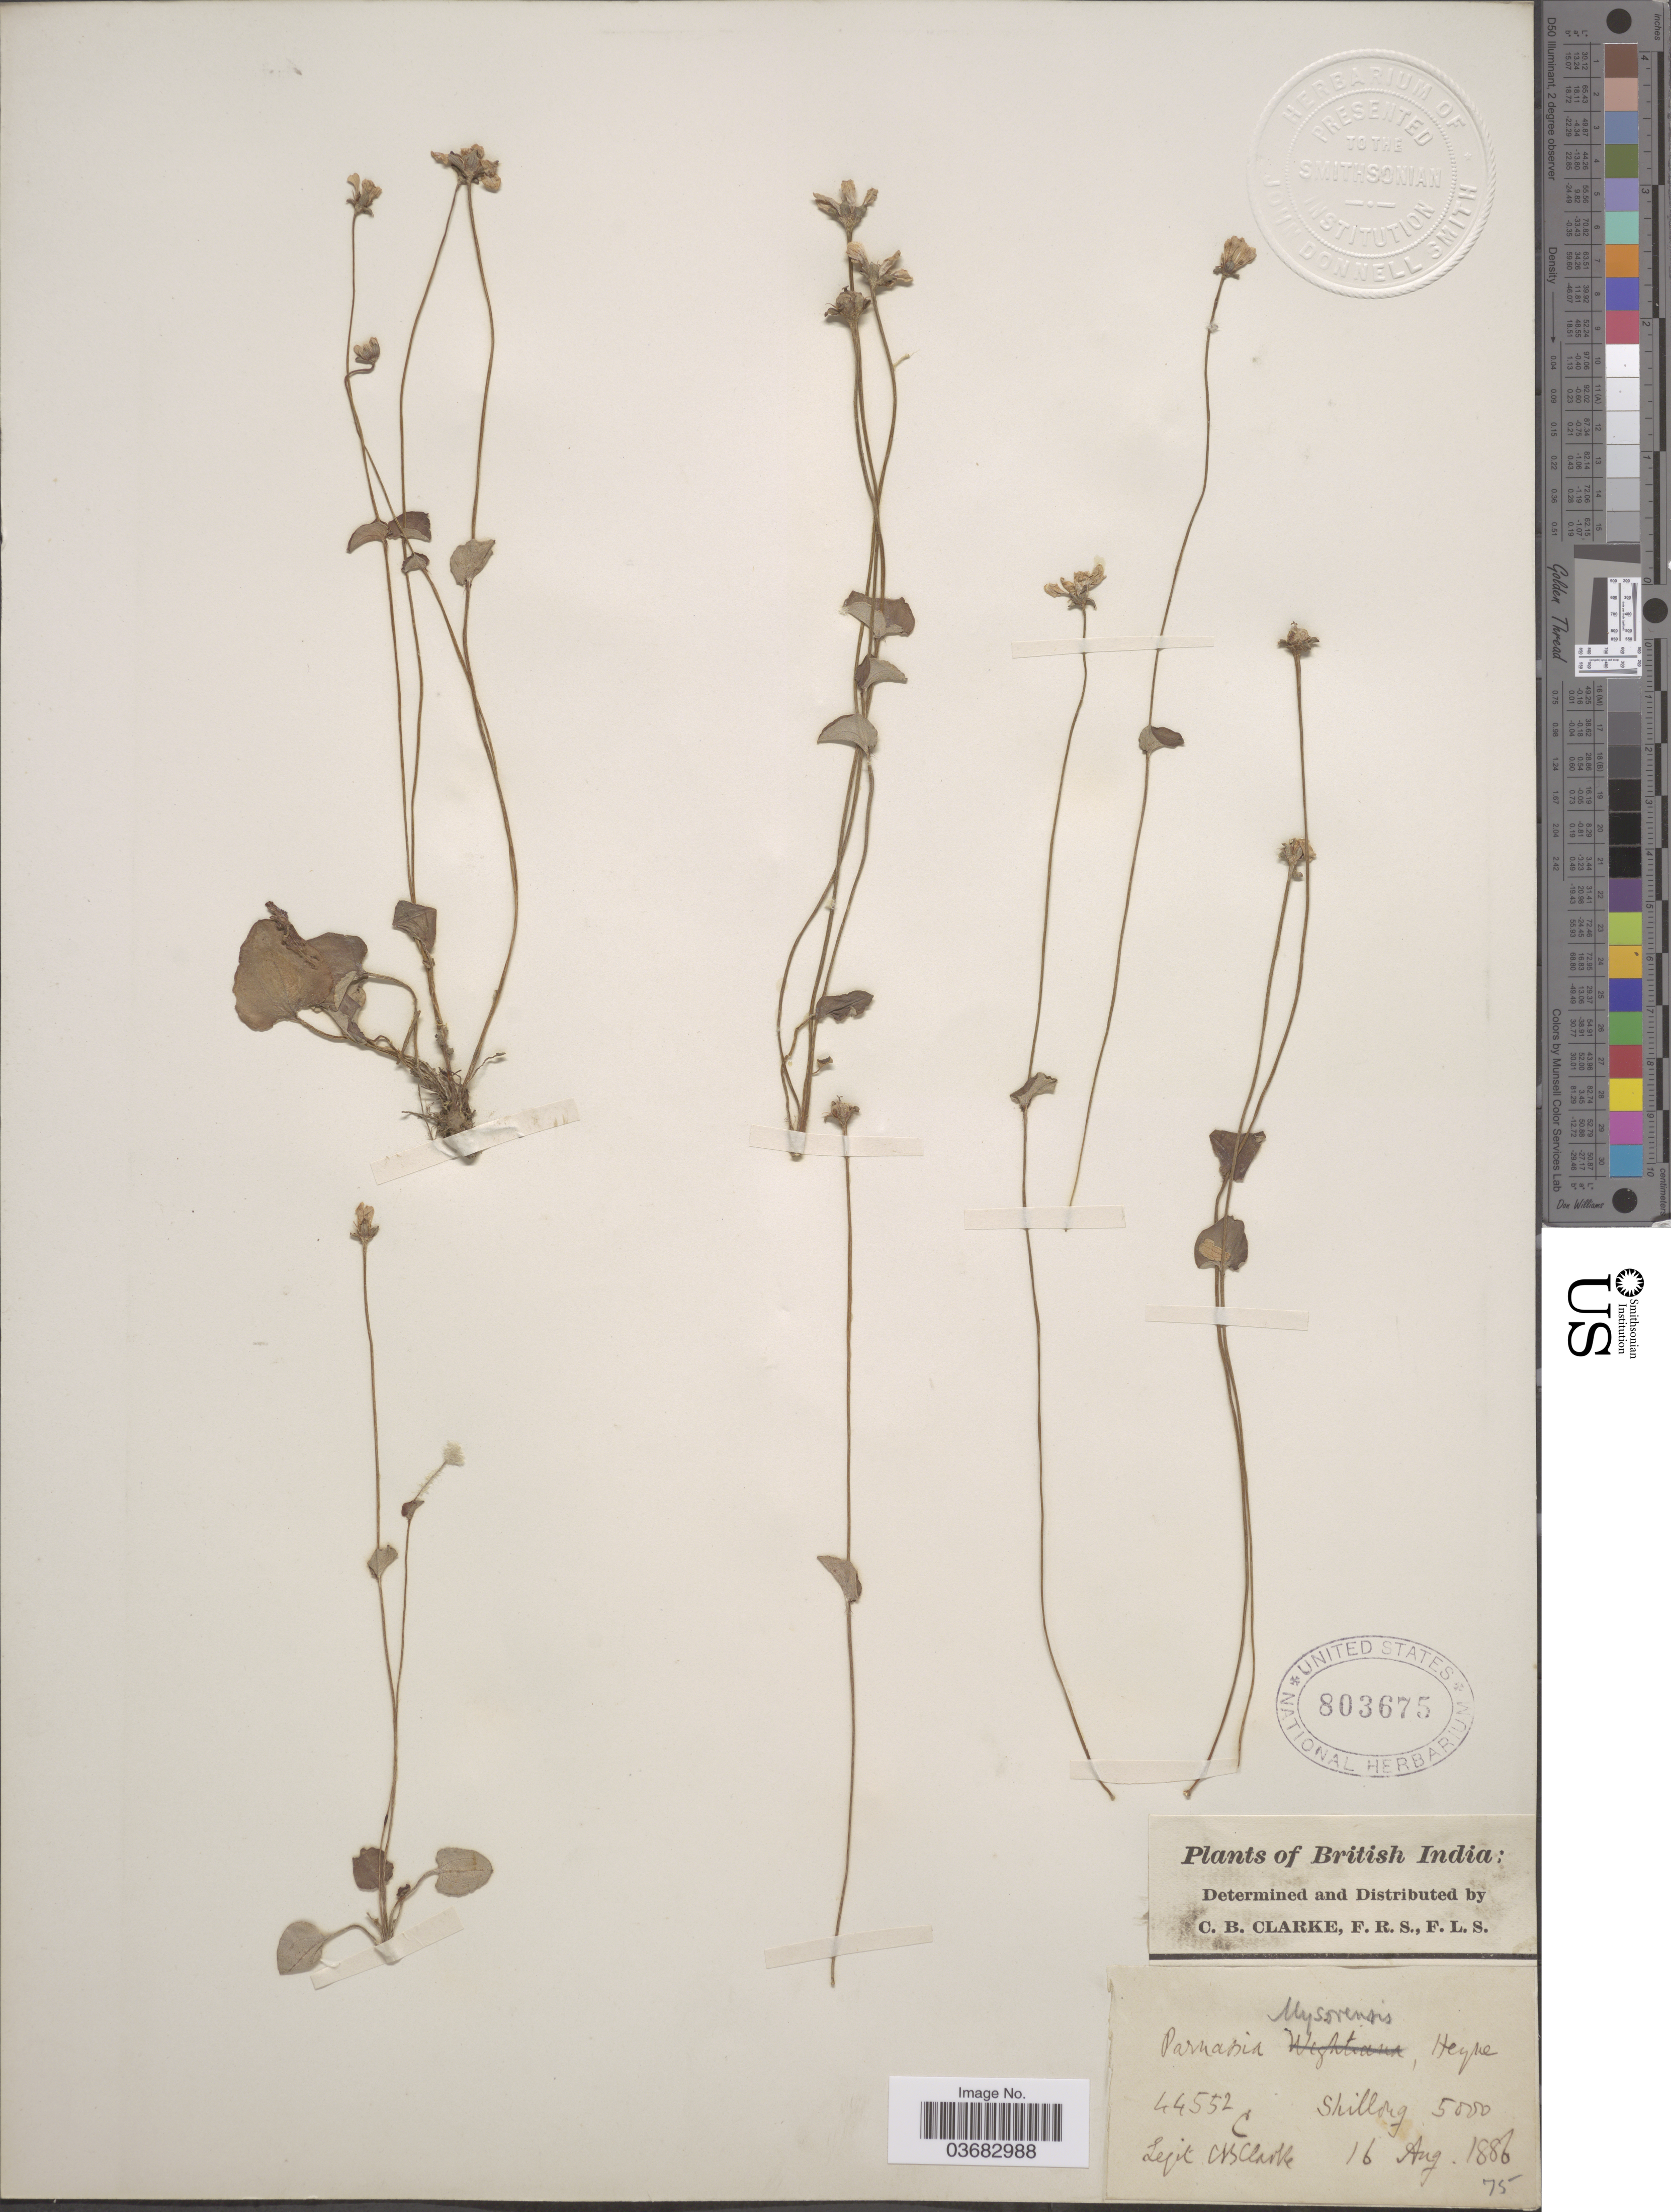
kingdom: Plantae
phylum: Tracheophyta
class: Magnoliopsida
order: Celastrales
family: Parnassiaceae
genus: Parnassia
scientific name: Parnassia mysorensis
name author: F. Heyne ex Wight & Arn.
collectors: C. B. Clarke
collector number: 44552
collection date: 1886-08-16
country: India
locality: British India. Shillong.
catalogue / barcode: US 803675